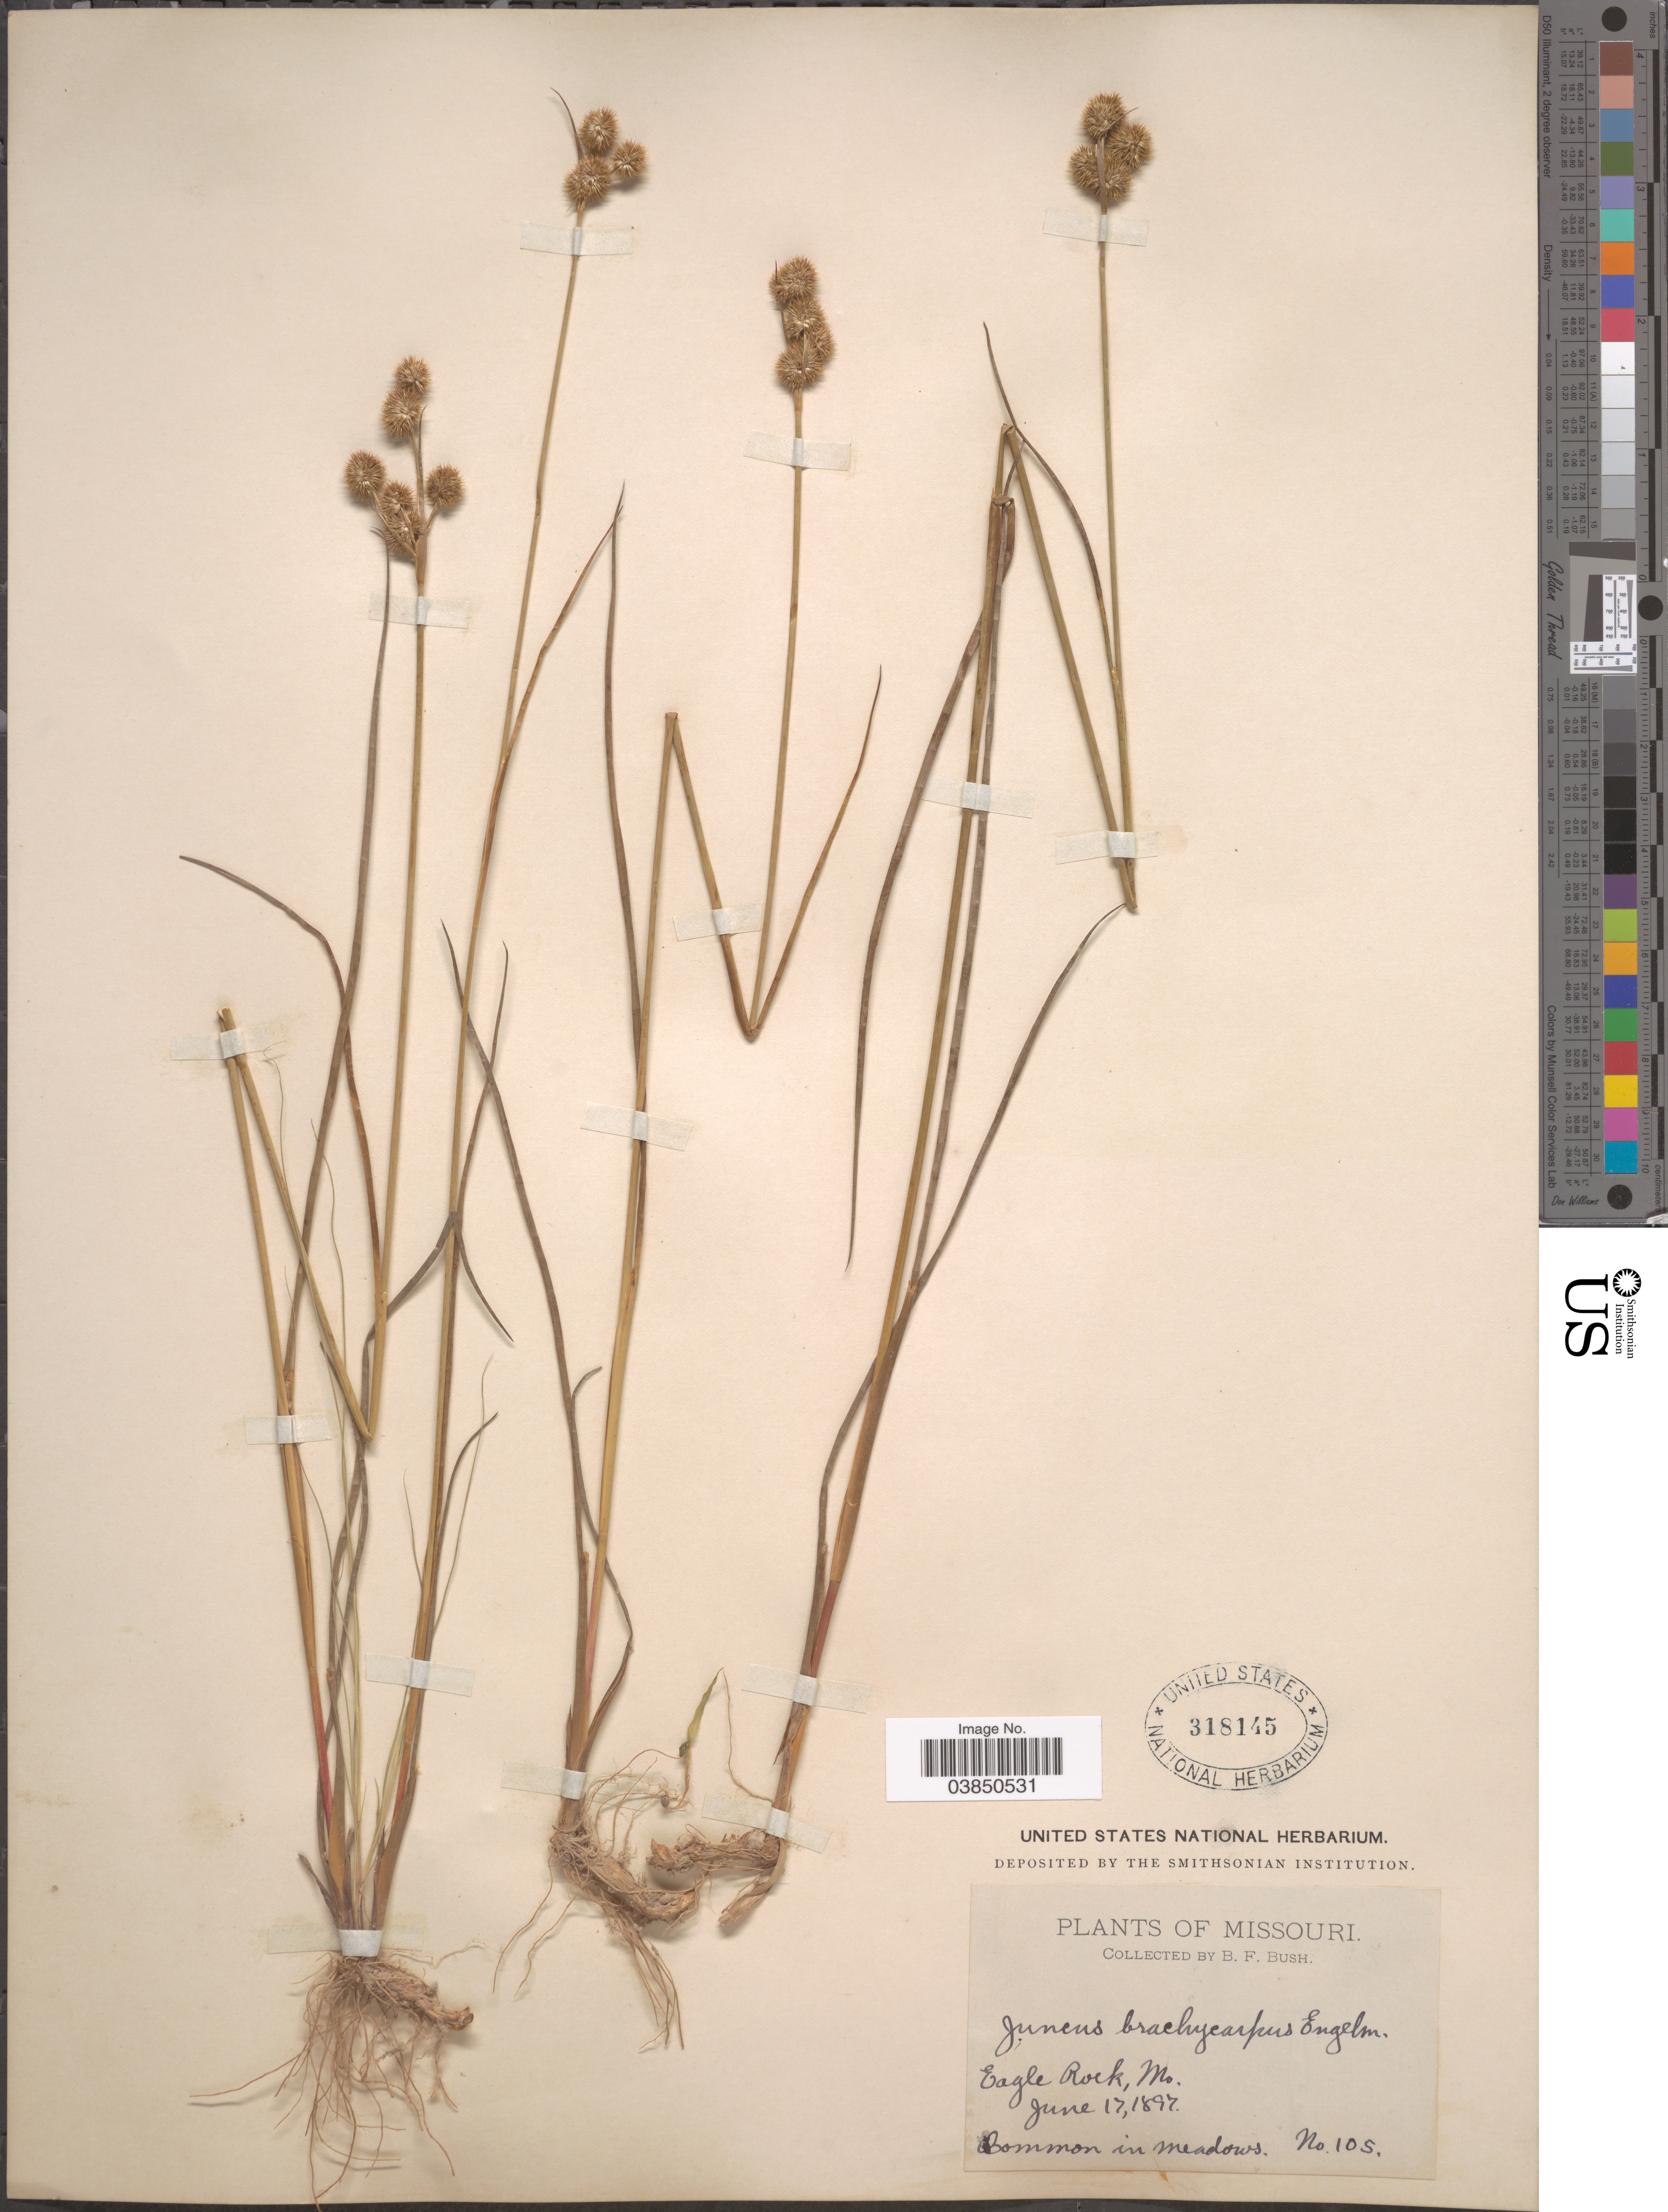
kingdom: Plantae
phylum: Tracheophyta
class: Liliopsida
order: Poales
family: Juncaceae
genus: Juncus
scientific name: Juncus brachycarpus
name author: Engelm.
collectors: B. F. Bush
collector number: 105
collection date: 1897-06-17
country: United States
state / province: Missouri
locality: Eagle Rock.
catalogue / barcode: US 318145